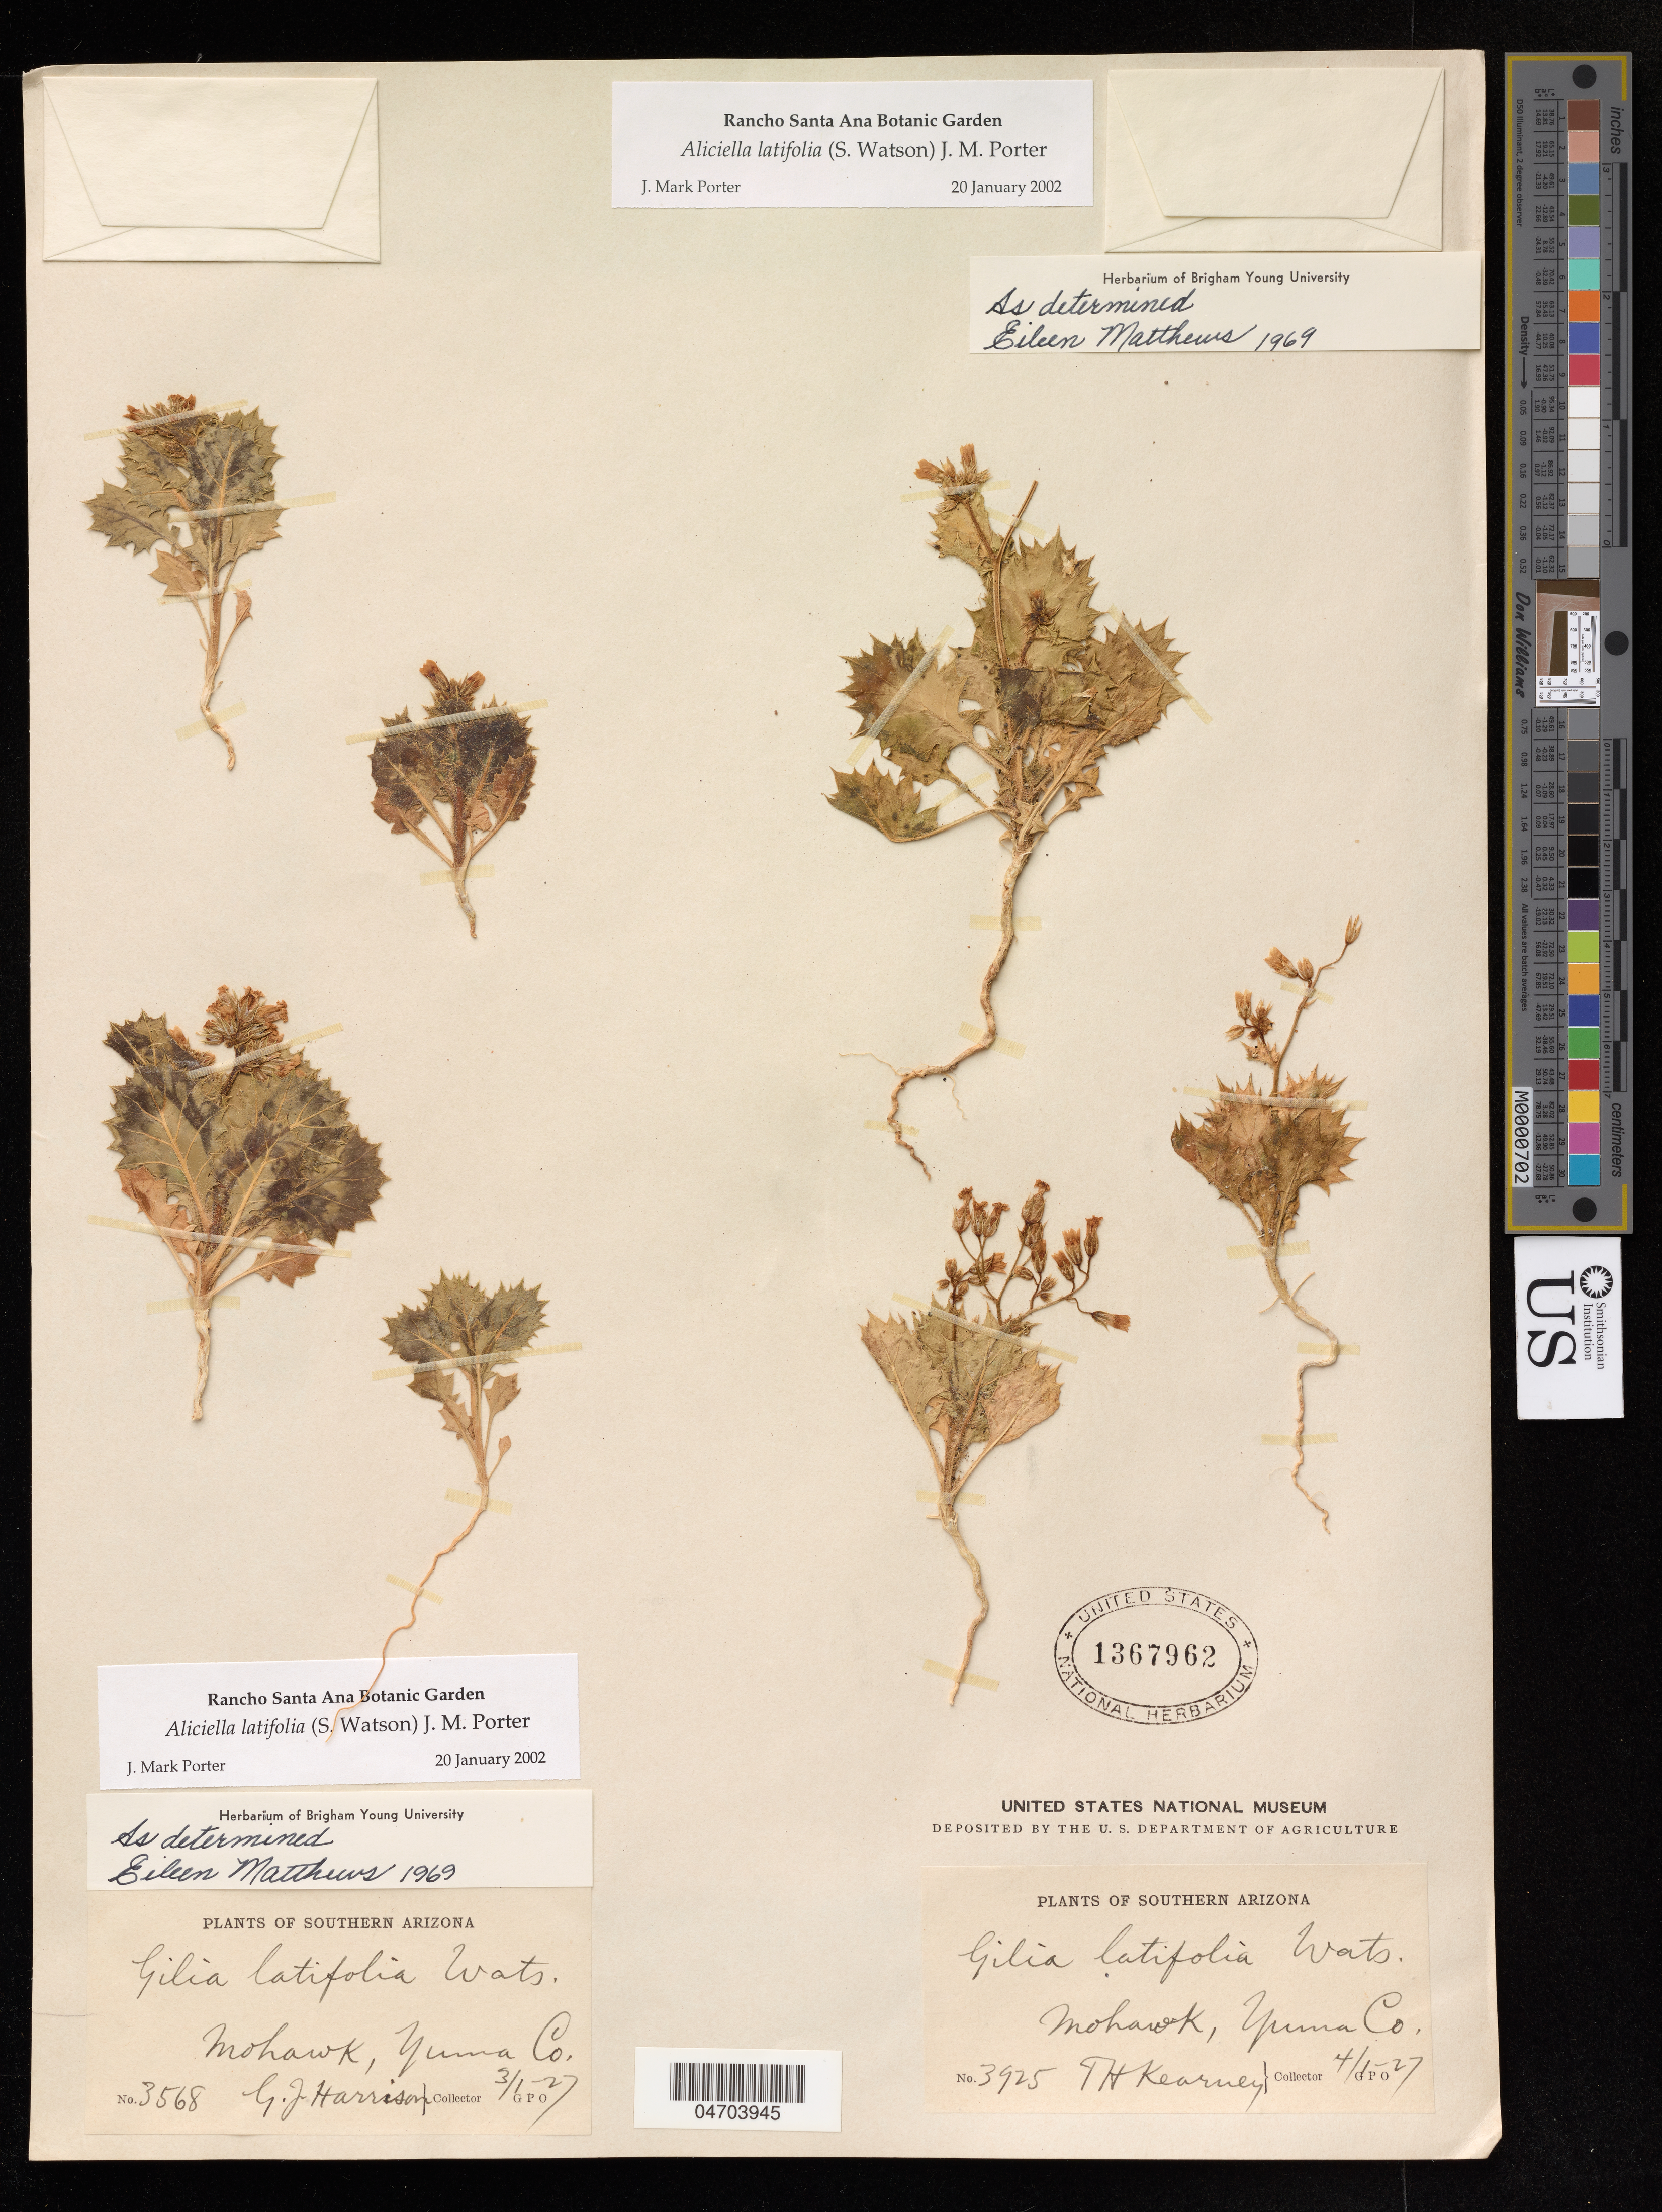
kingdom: Plantae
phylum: Tracheophyta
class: Magnoliopsida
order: Ericales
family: Polemoniaceae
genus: Aliciella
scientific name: Aliciella latifolia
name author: (S. Watson) J.M. Porter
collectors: T. Kearney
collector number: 3925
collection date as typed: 1 Apr 27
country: United States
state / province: Arizona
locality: Southern Arizona, Mohawk, Yuma Co.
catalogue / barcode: US 1367962